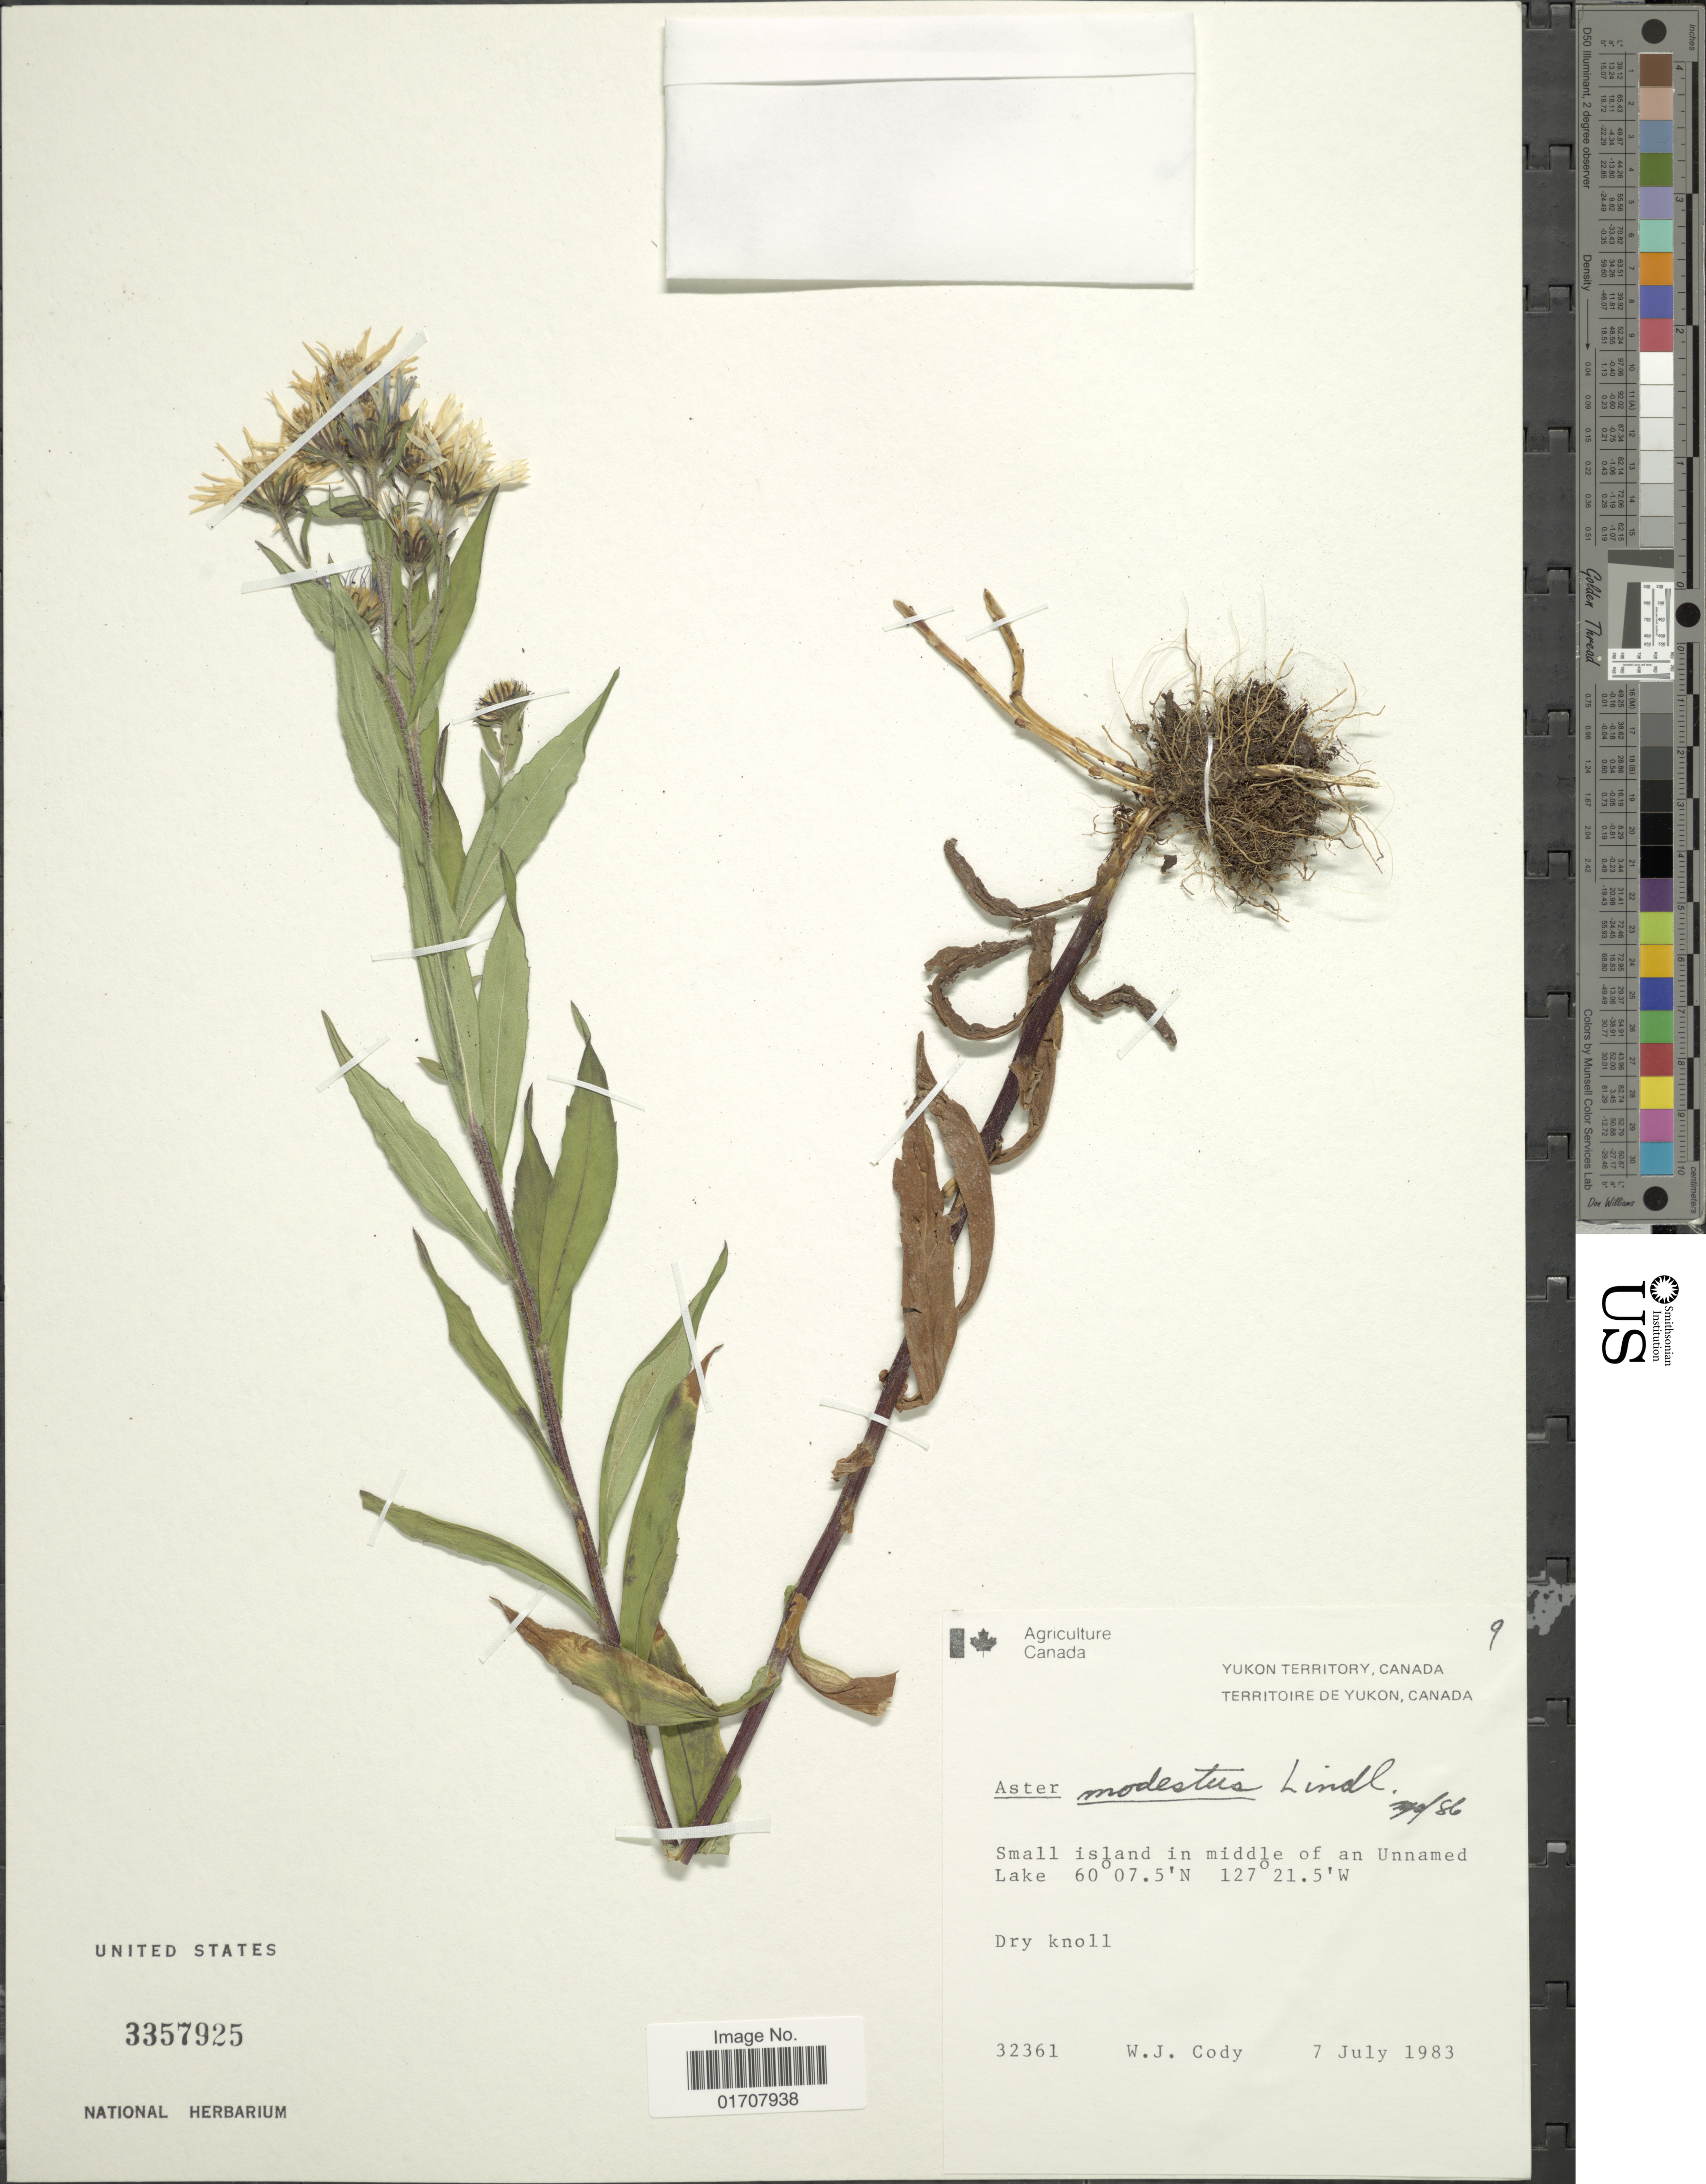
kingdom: Plantae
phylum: Tracheophyta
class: Magnoliopsida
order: Asterales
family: Asteraceae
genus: Canadanthus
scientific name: Canadanthus modestus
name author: (Lindl.) G.L. Nesom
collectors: W. Cody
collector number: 32361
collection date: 1983-07-07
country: Canada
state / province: Yukon Territory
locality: Small island in middle of an Unnamed Lake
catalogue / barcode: US 3357925